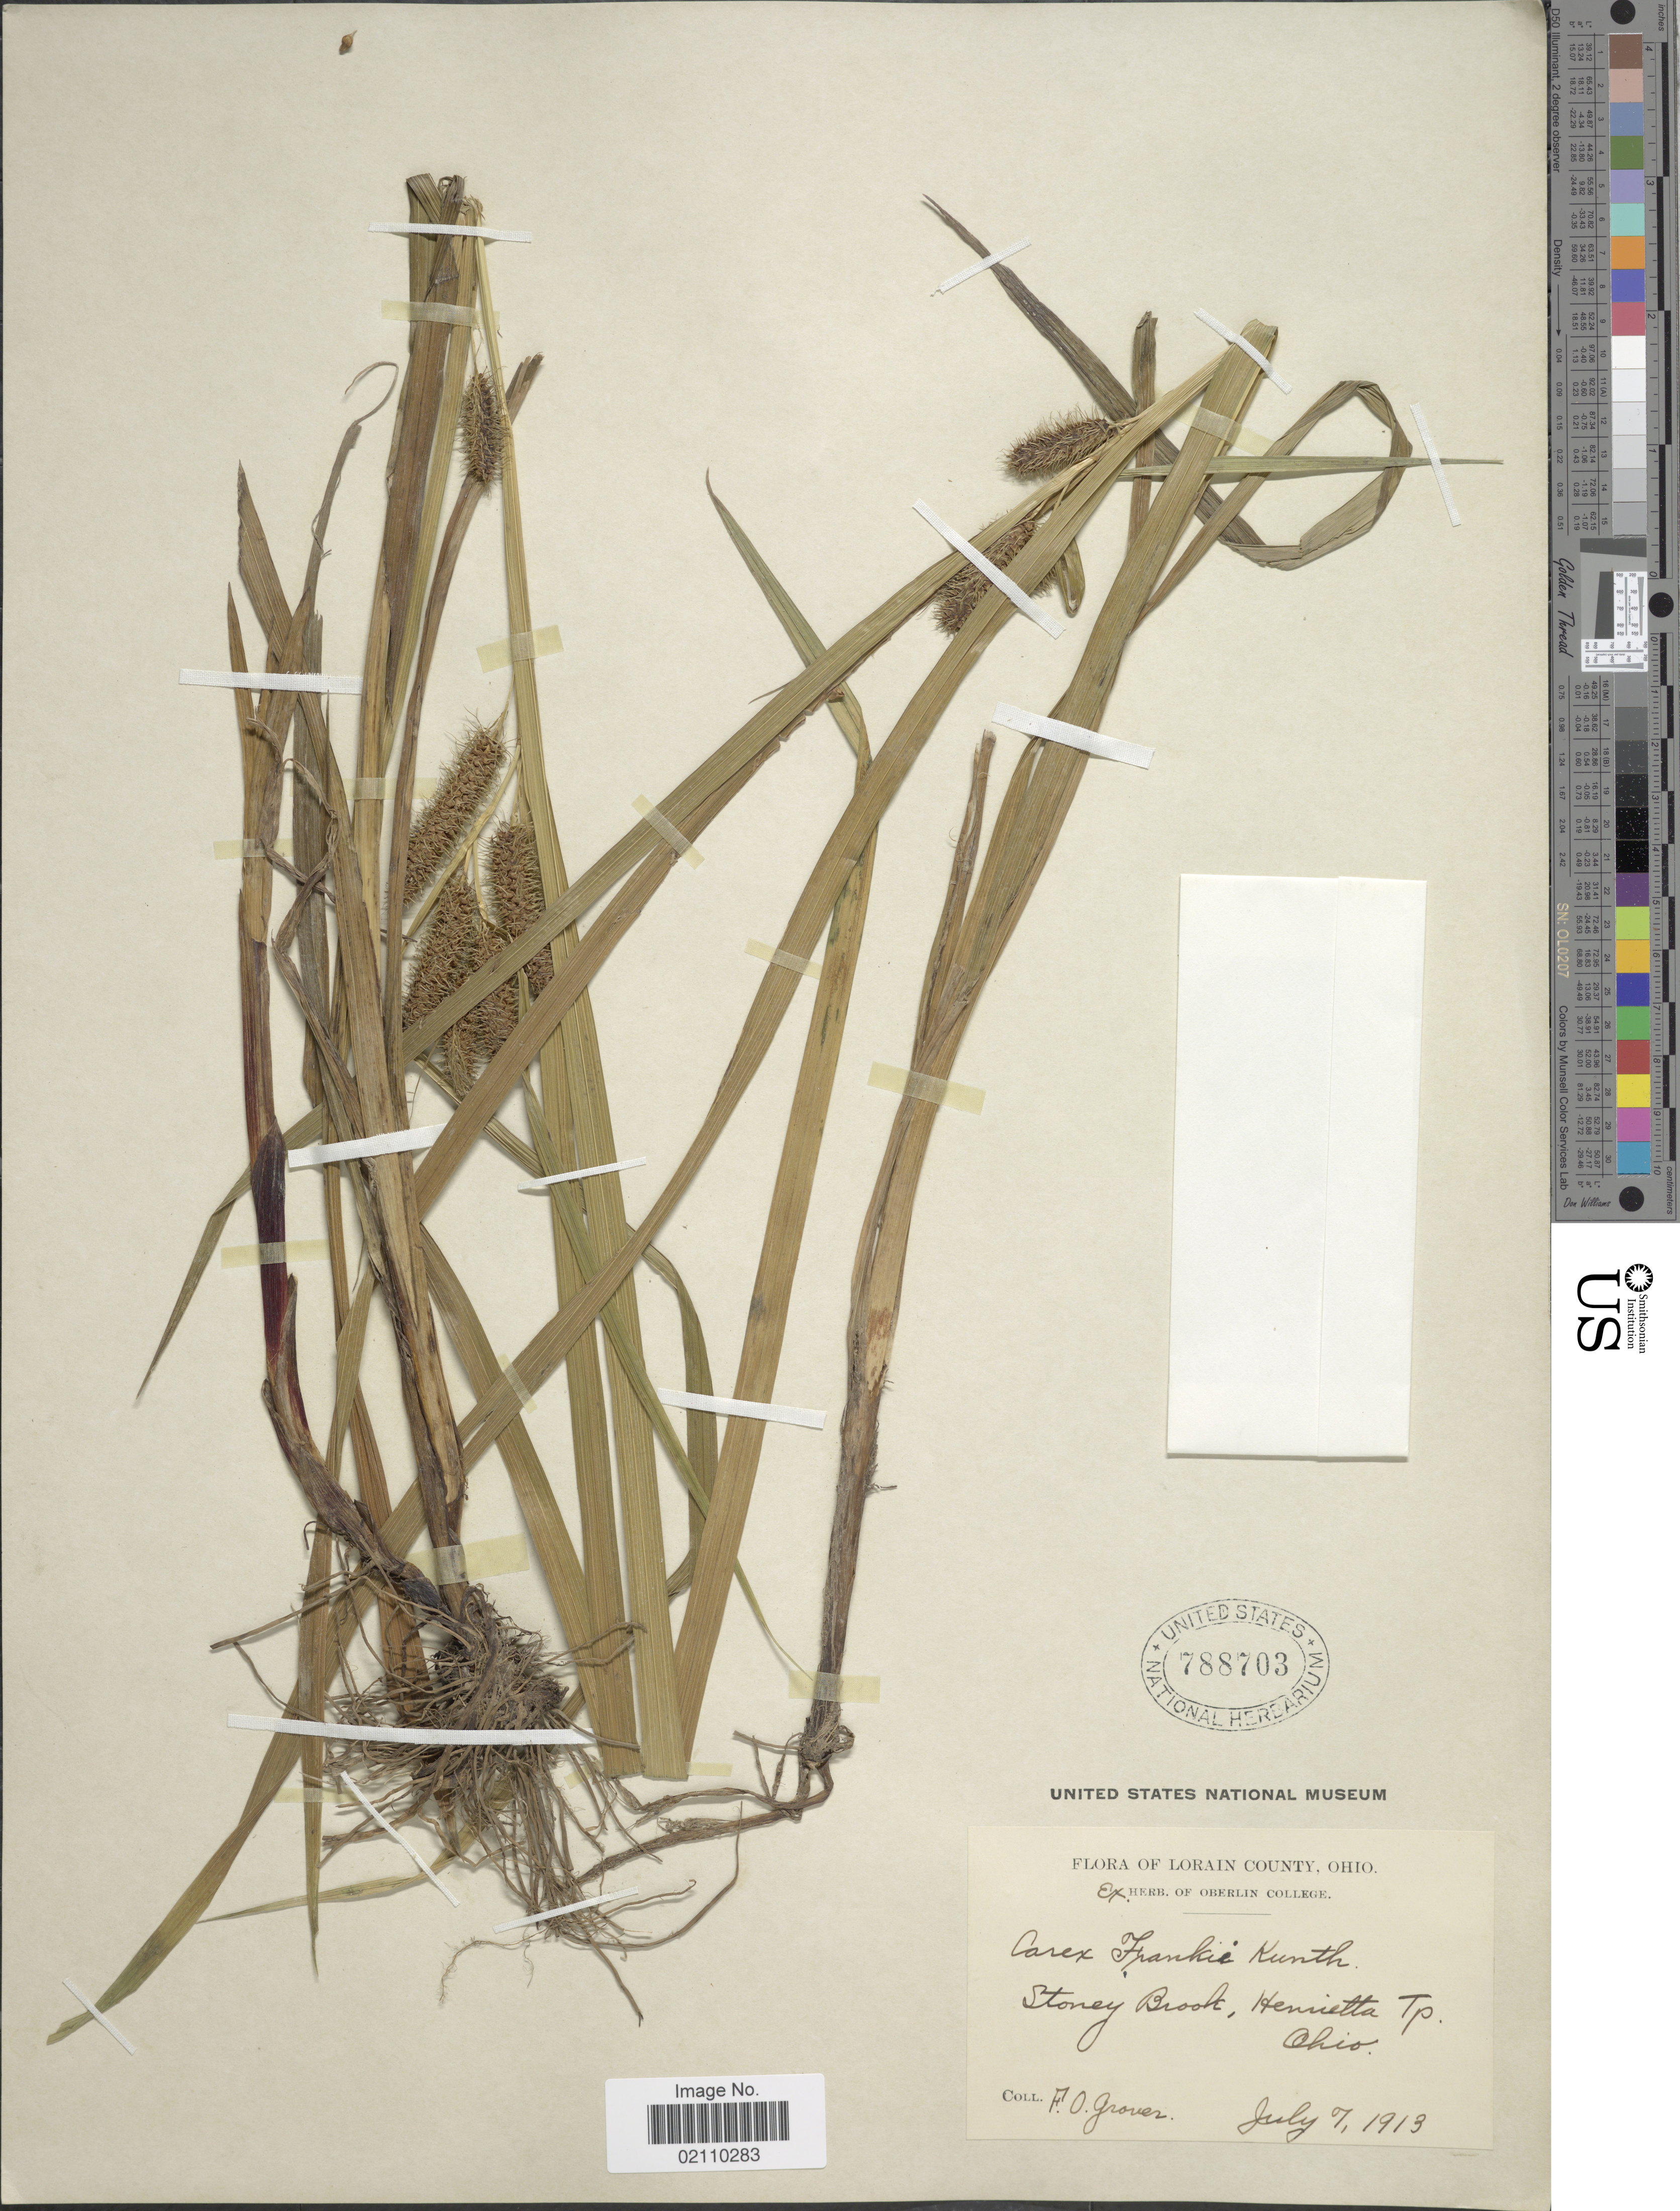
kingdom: Plantae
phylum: Tracheophyta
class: Liliopsida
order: Poales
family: Cyperaceae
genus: Carex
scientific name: Carex frankii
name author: Kunth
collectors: F. Grover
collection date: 1913-07-07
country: United States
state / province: Ohio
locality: Lorain County, Stoney Brook, Henrietta Tp.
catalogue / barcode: US 788703